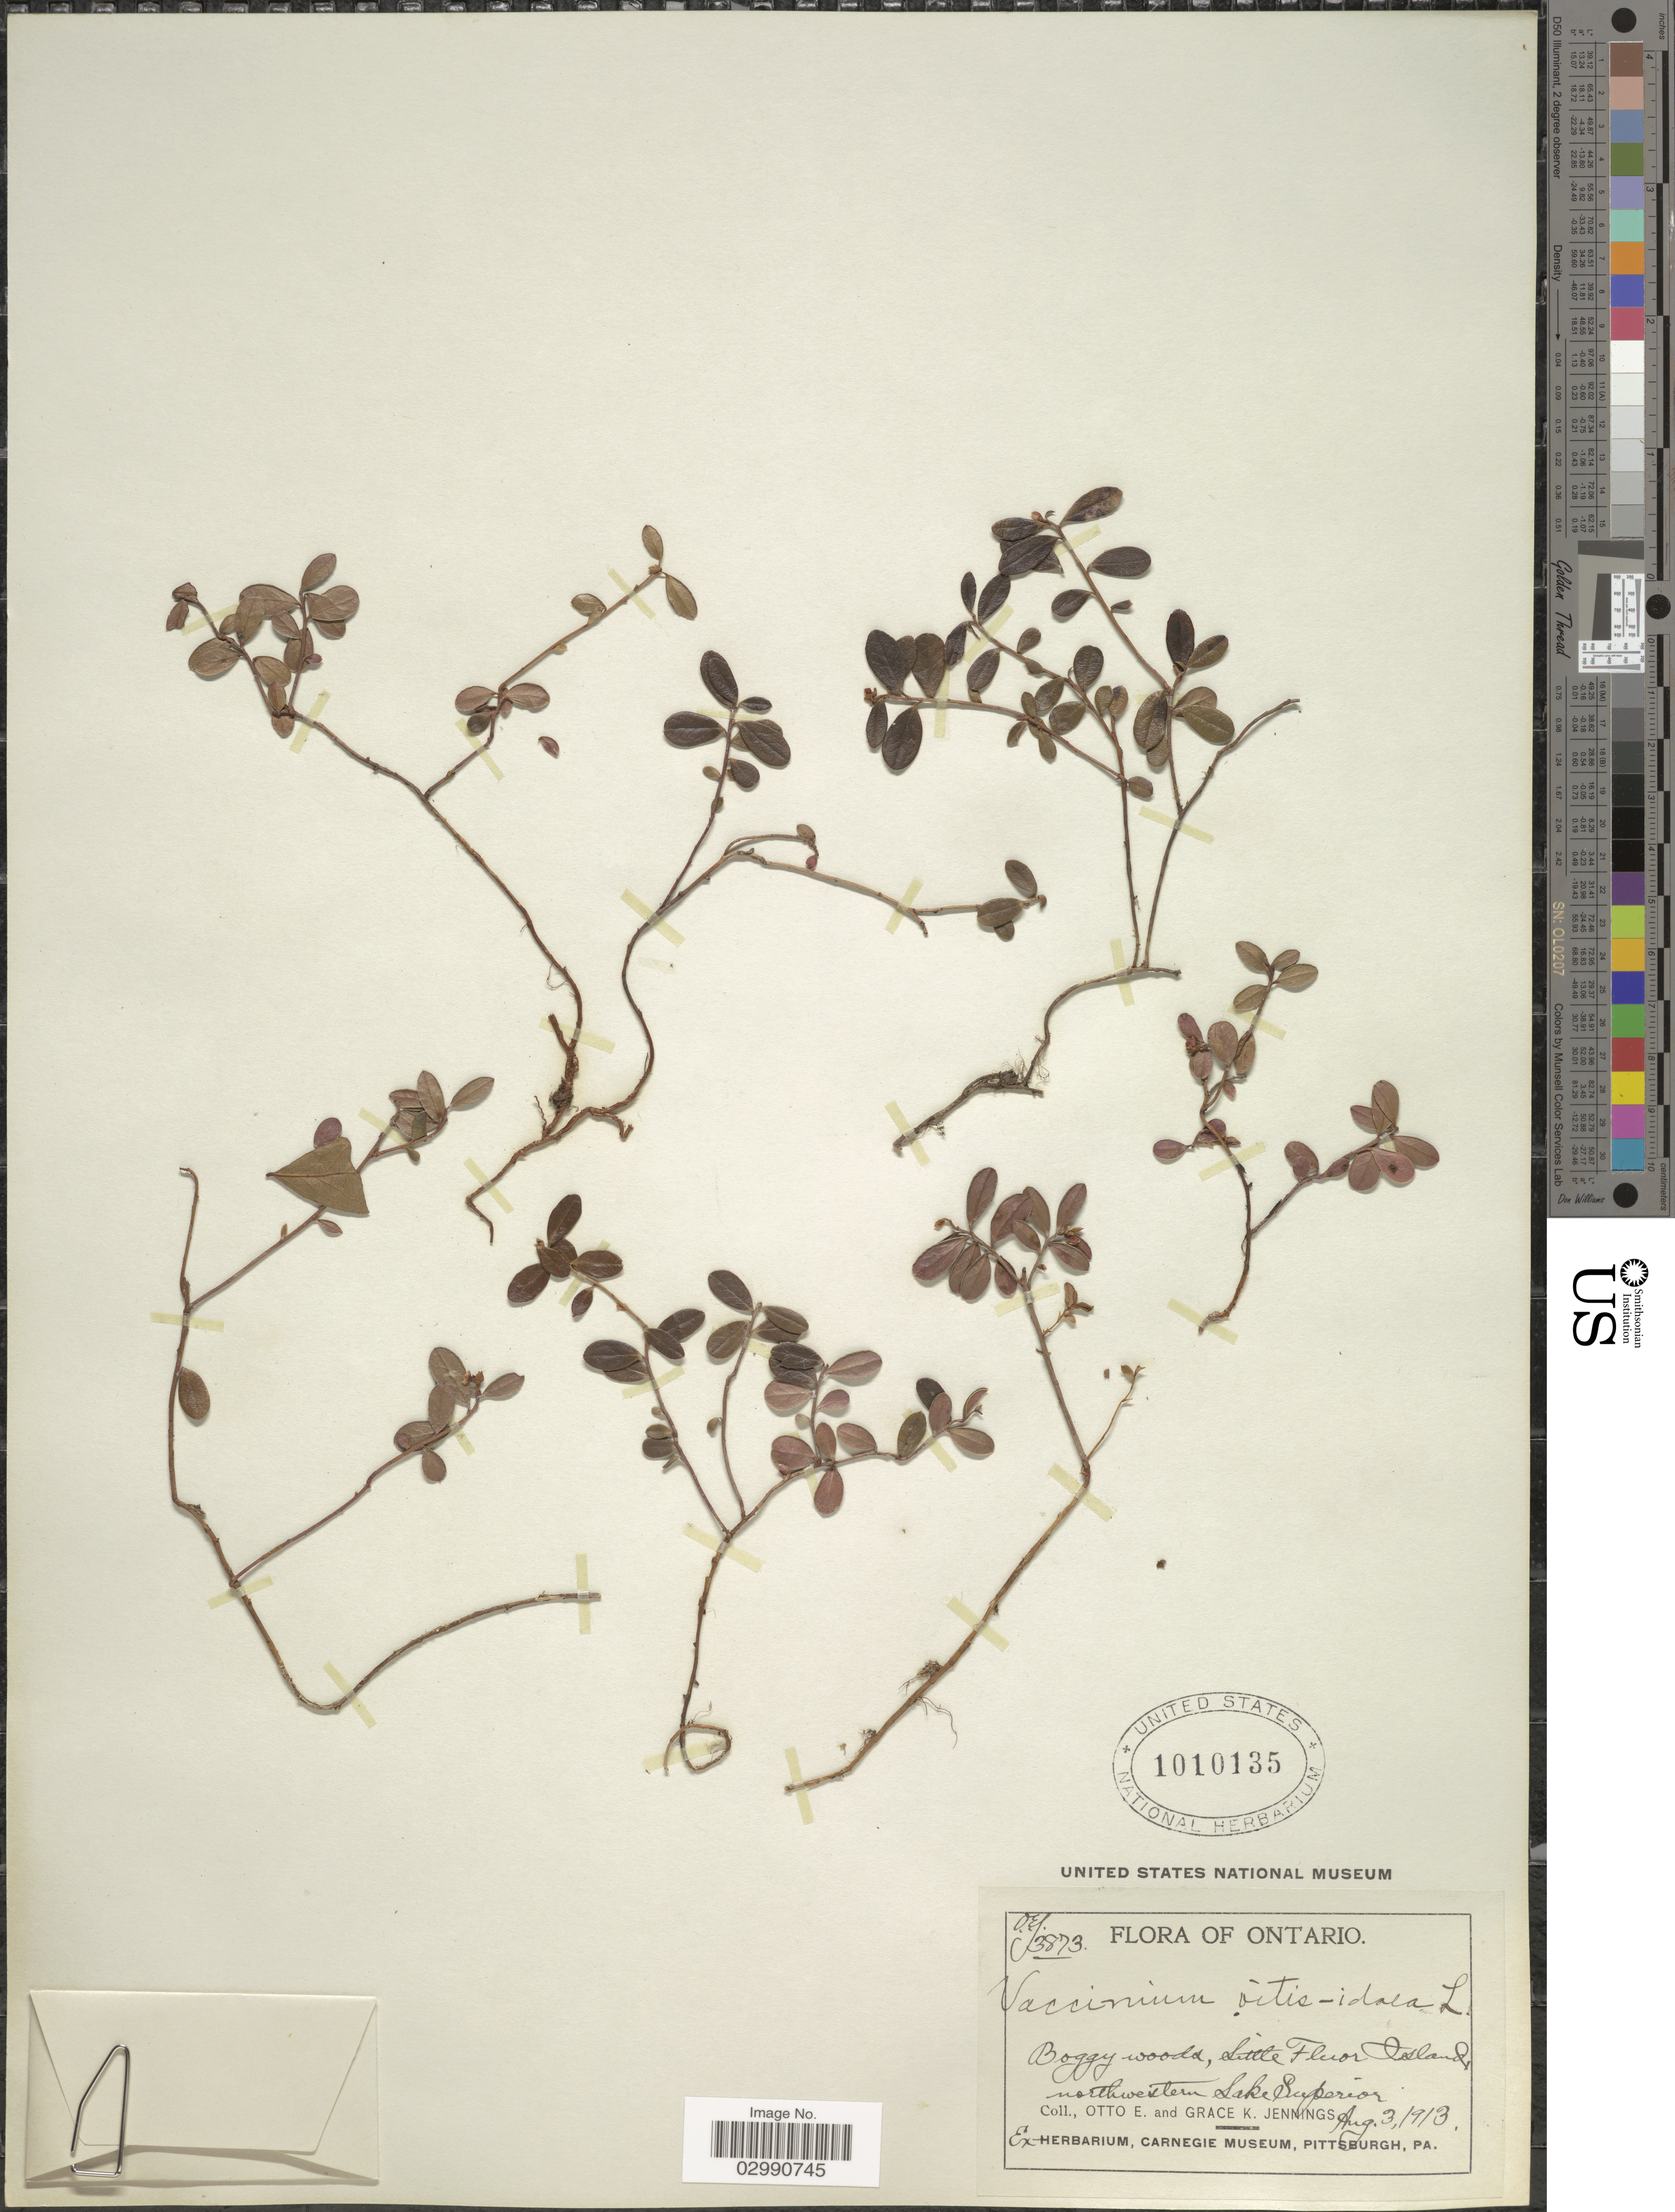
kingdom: Plantae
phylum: Tracheophyta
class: Magnoliopsida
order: Ericales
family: Ericaceae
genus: Vaccinium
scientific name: Vaccinium vitis-idaea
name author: L.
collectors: O. E. Jennings & G. K. Jennings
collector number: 3873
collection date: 1913-08-03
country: Canada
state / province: Ontario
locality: Boggy woods, Little Fluor Island, northwestern Lake Superior.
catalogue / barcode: US 1010135